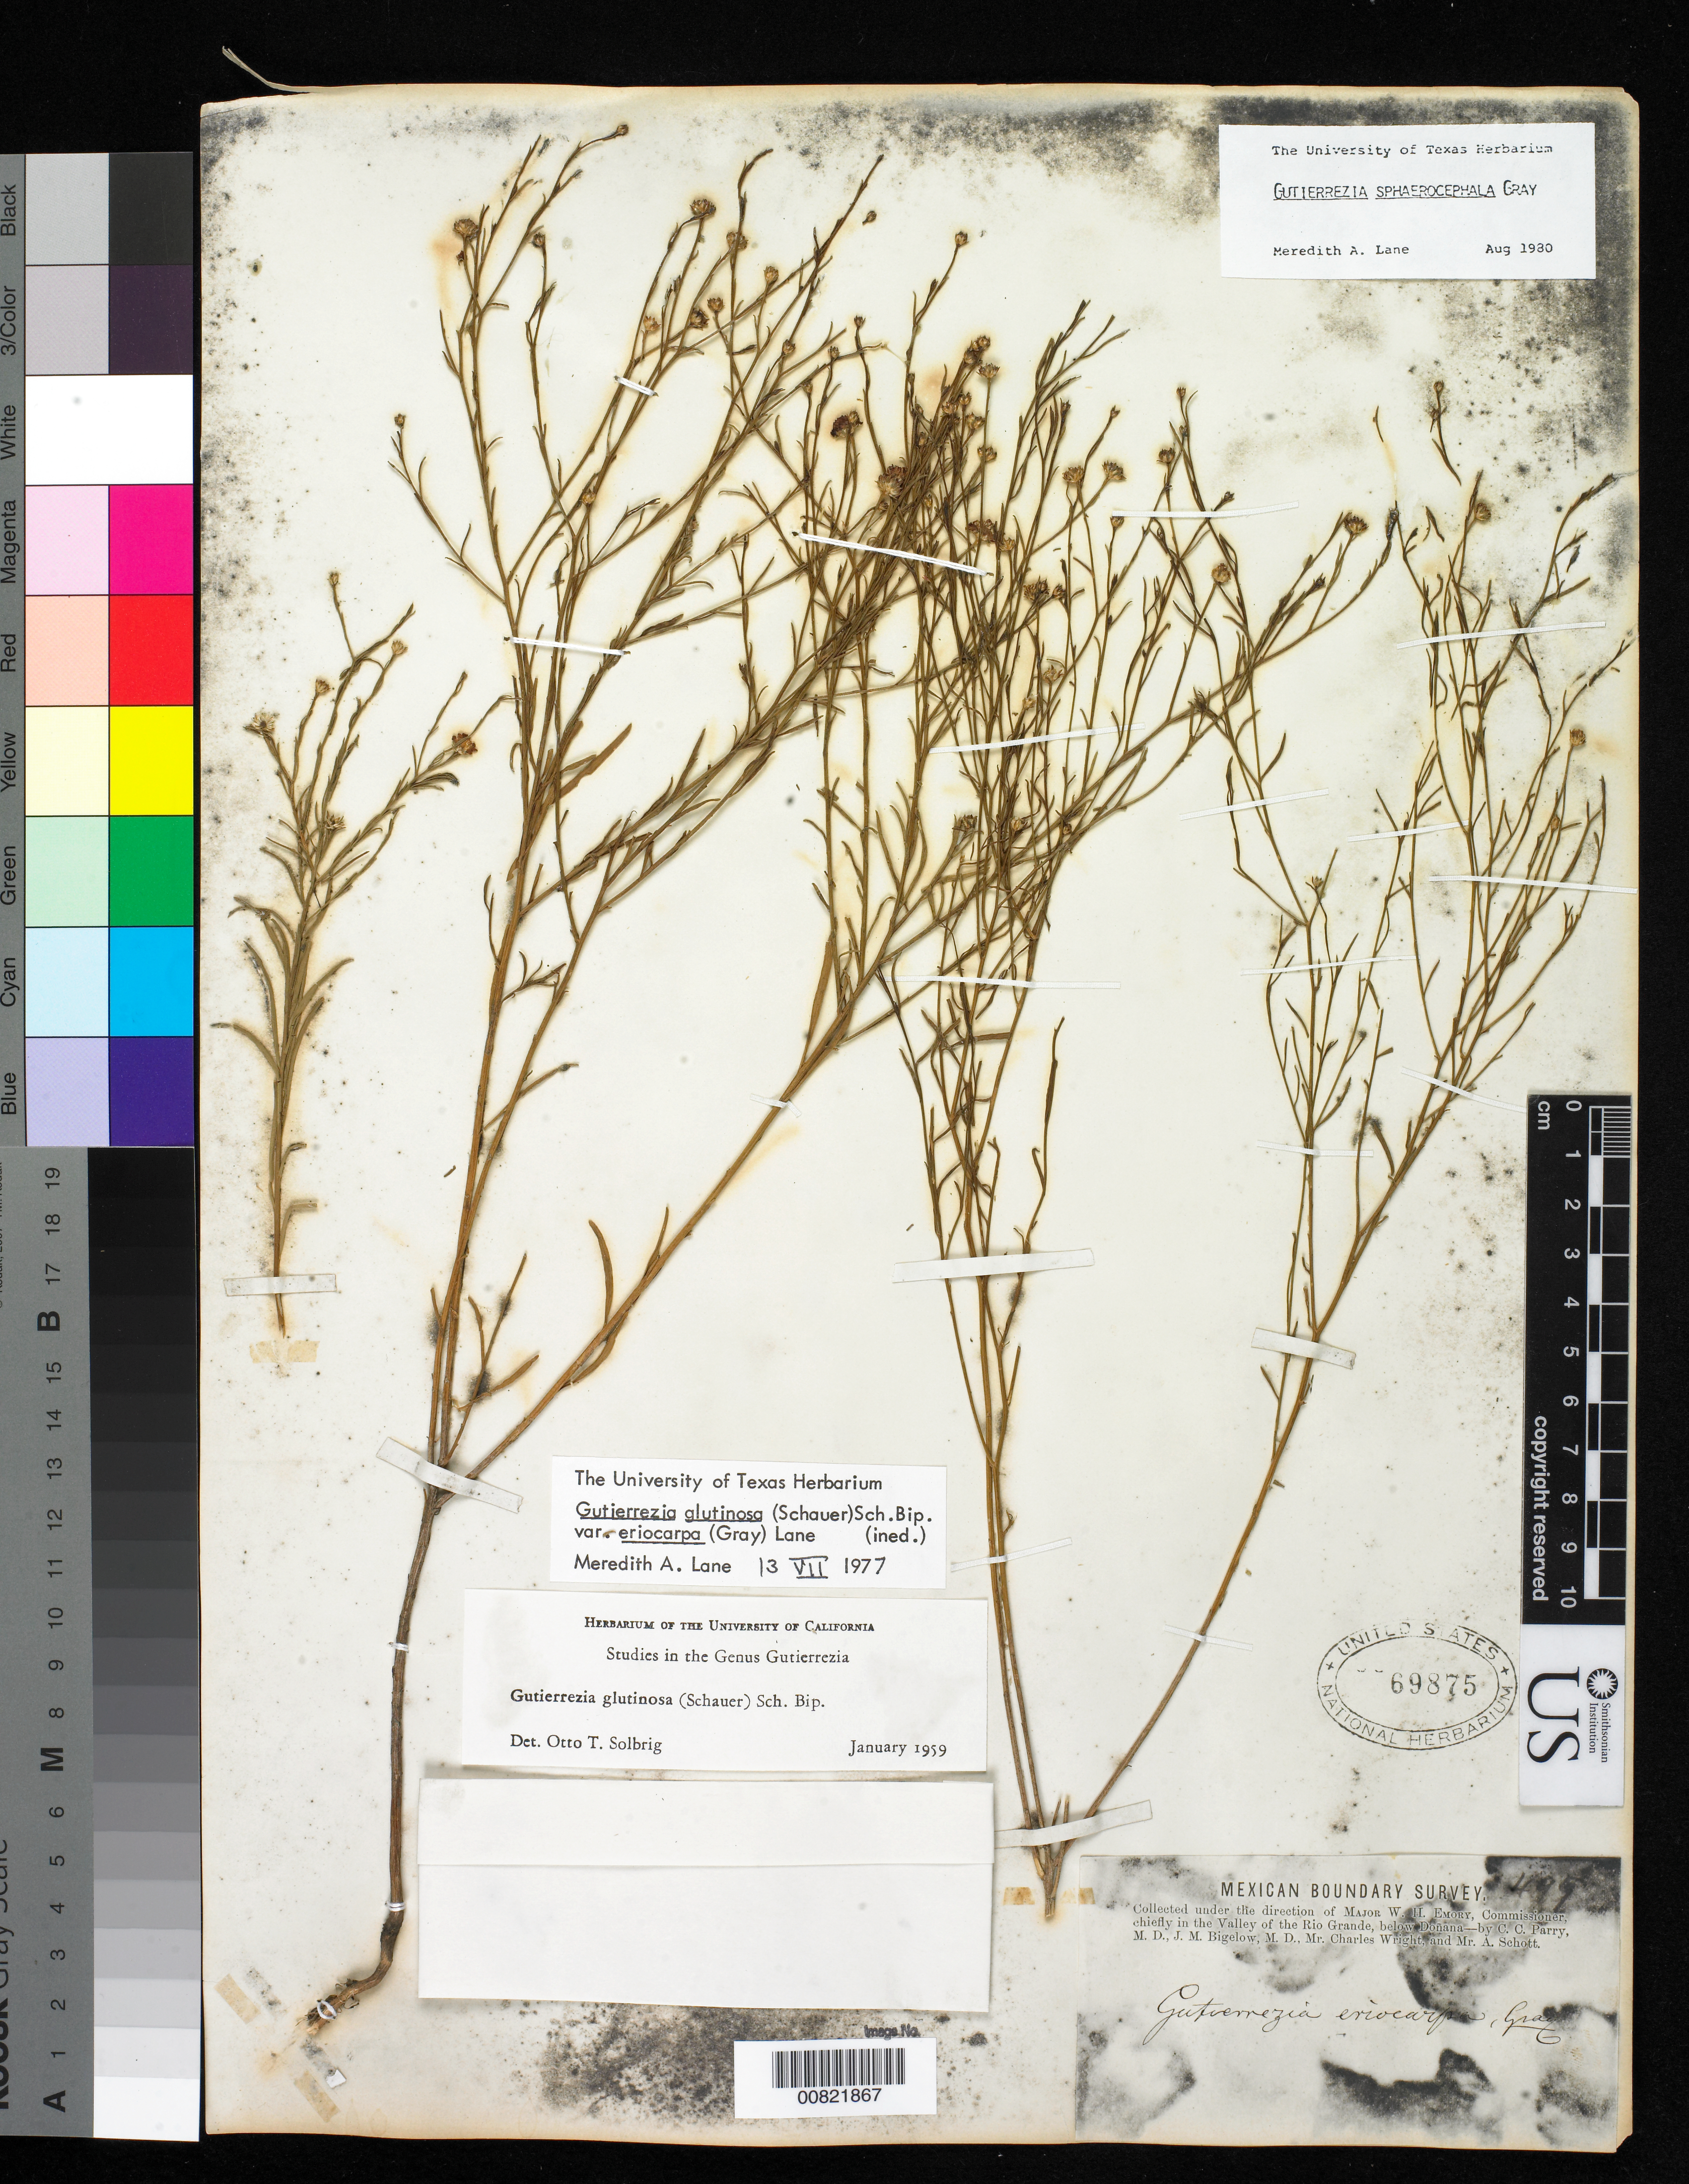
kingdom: Plantae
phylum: Tracheophyta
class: Magnoliopsida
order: Asterales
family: Asteraceae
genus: Gutierrezia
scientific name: Gutierrezia sphaerocephala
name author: A. Gray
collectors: C. C. Parry, J. M. Bigelow, C. Wright & A. C. V. Schott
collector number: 495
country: United States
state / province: New Mexico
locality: Valley of the Rio Grande, below Doñana, New Mexico.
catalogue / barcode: US 69875